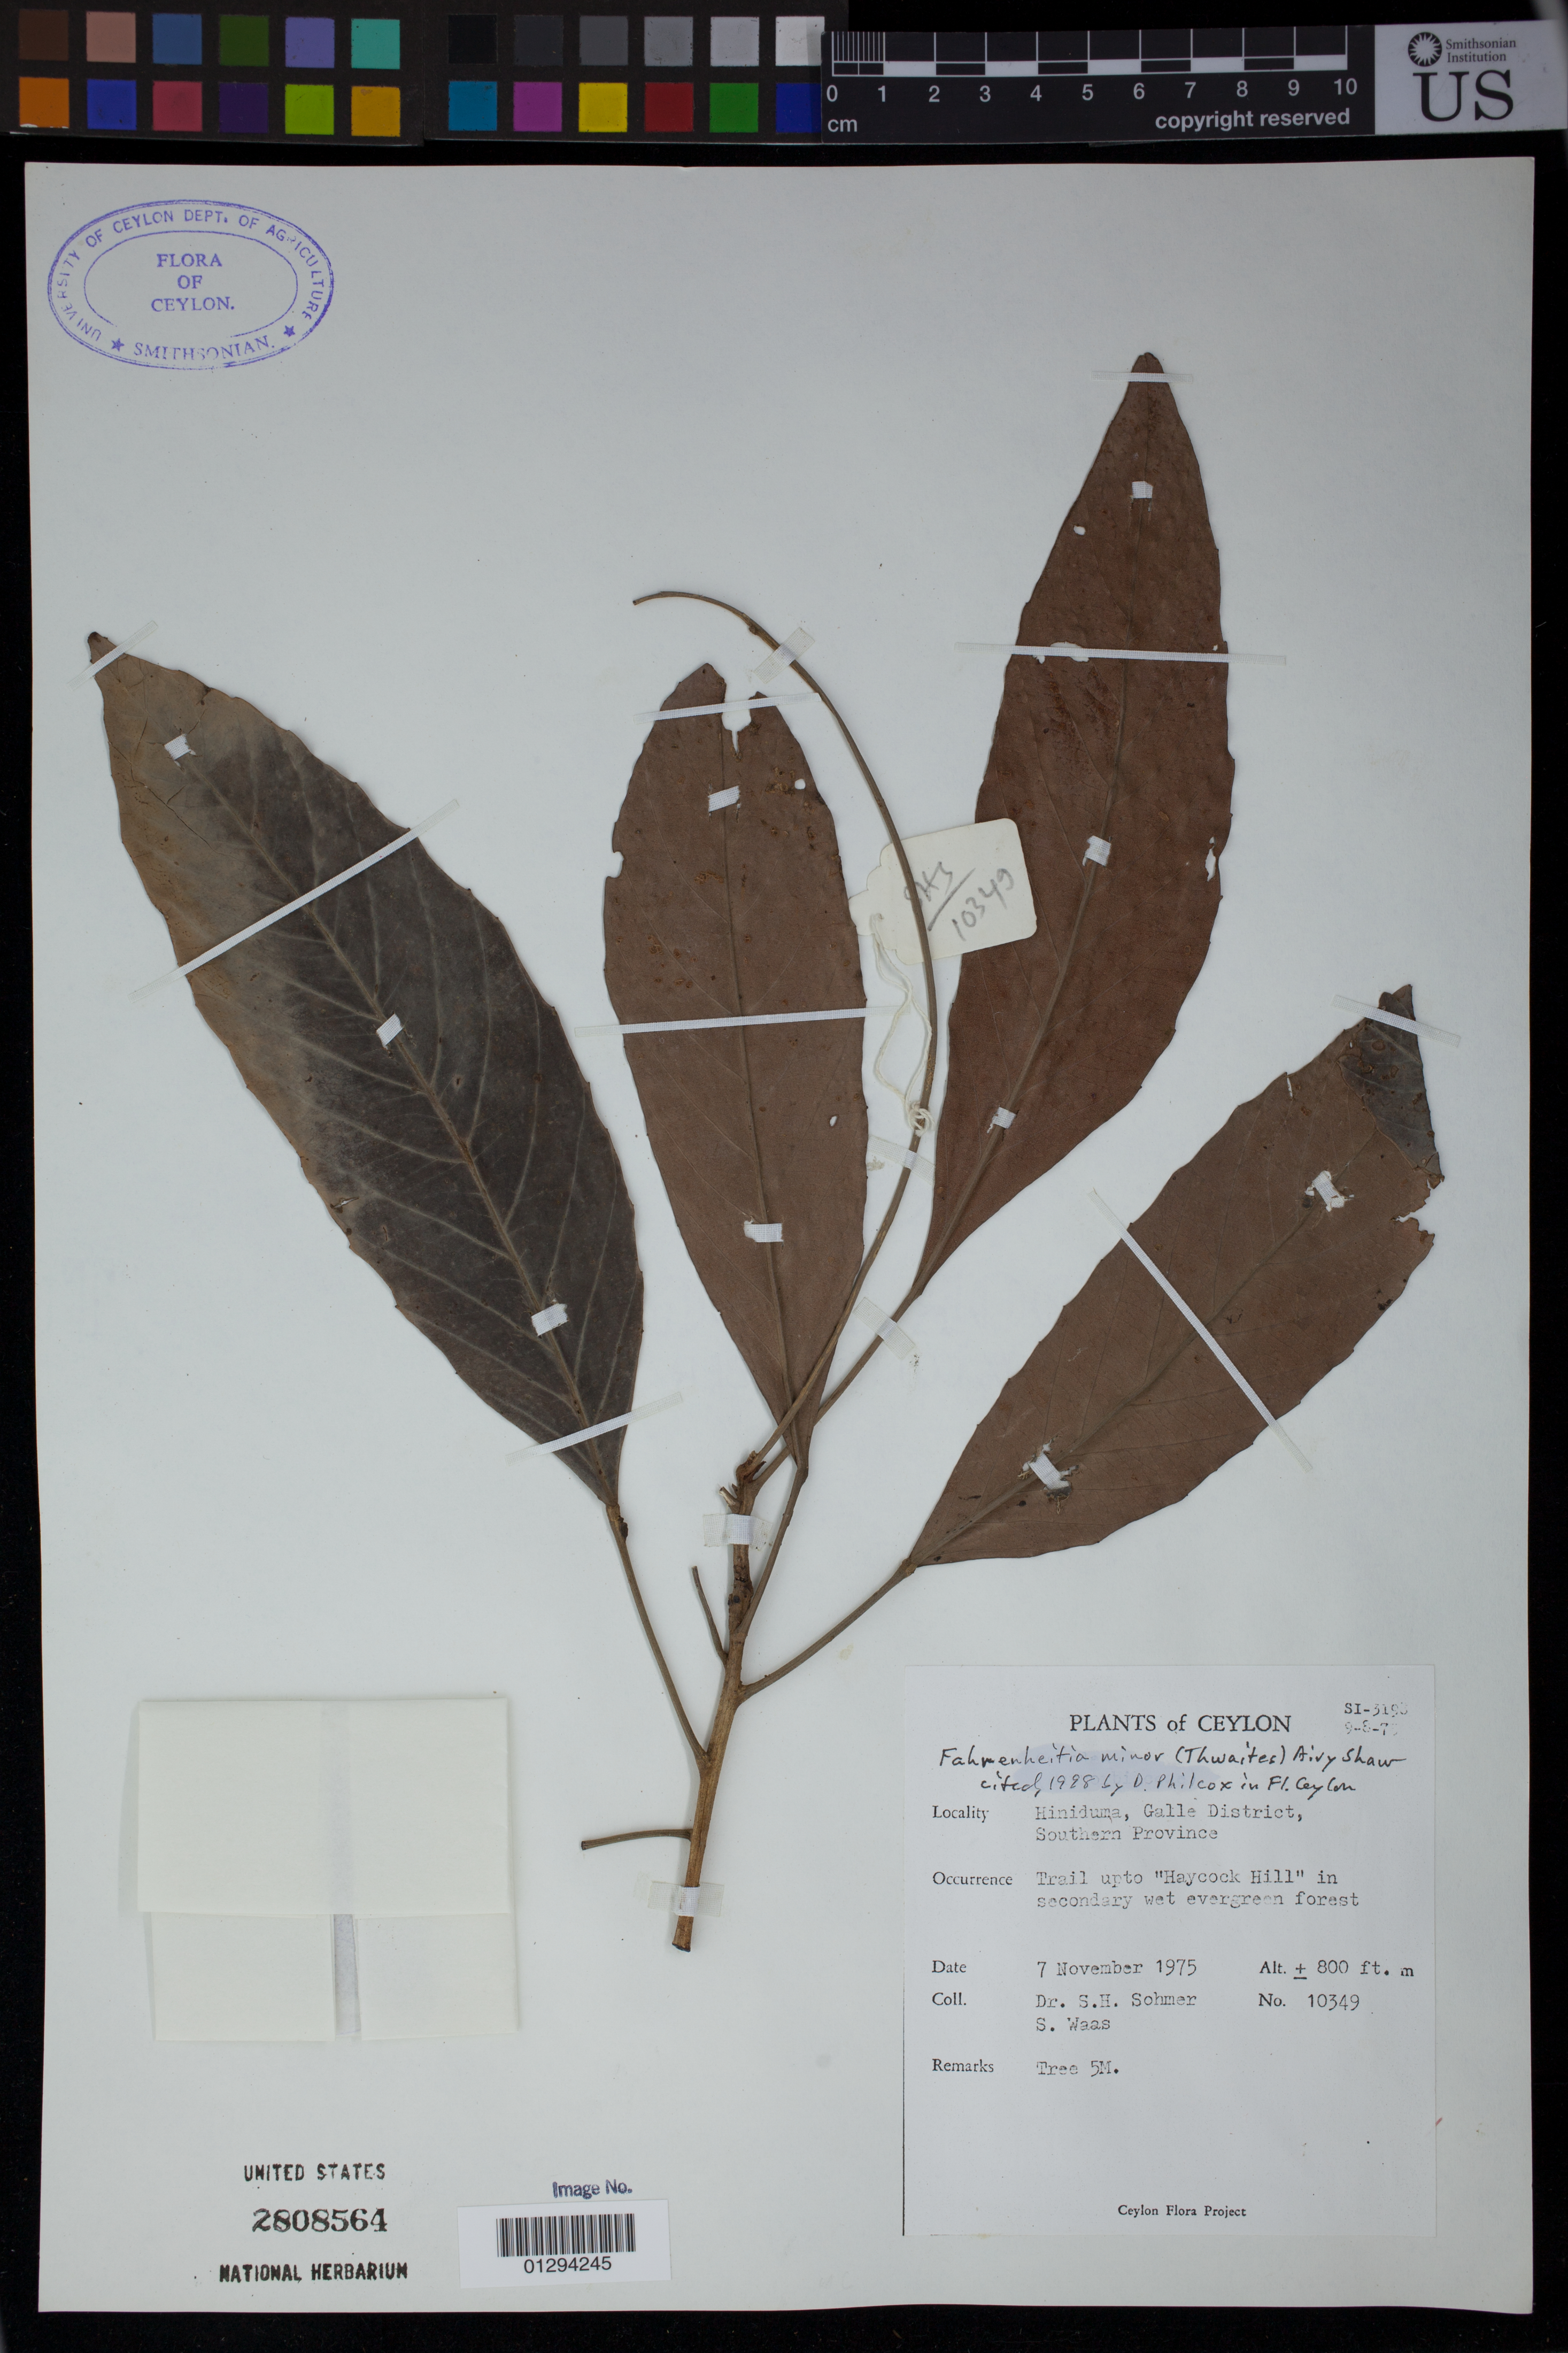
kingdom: Plantae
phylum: Tracheophyta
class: Magnoliopsida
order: Malpighiales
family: Euphorbiaceae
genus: Fahrenheitia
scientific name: Fahrenheitia minor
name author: (Thwaites) Airy Shaw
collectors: S. H. Sohmer & S. Waas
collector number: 10349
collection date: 1975-11-07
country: Sri Lanka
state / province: Southern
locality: Hiniduma, Galle District, trail to "Haycock Hill"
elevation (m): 244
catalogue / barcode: US 2808564